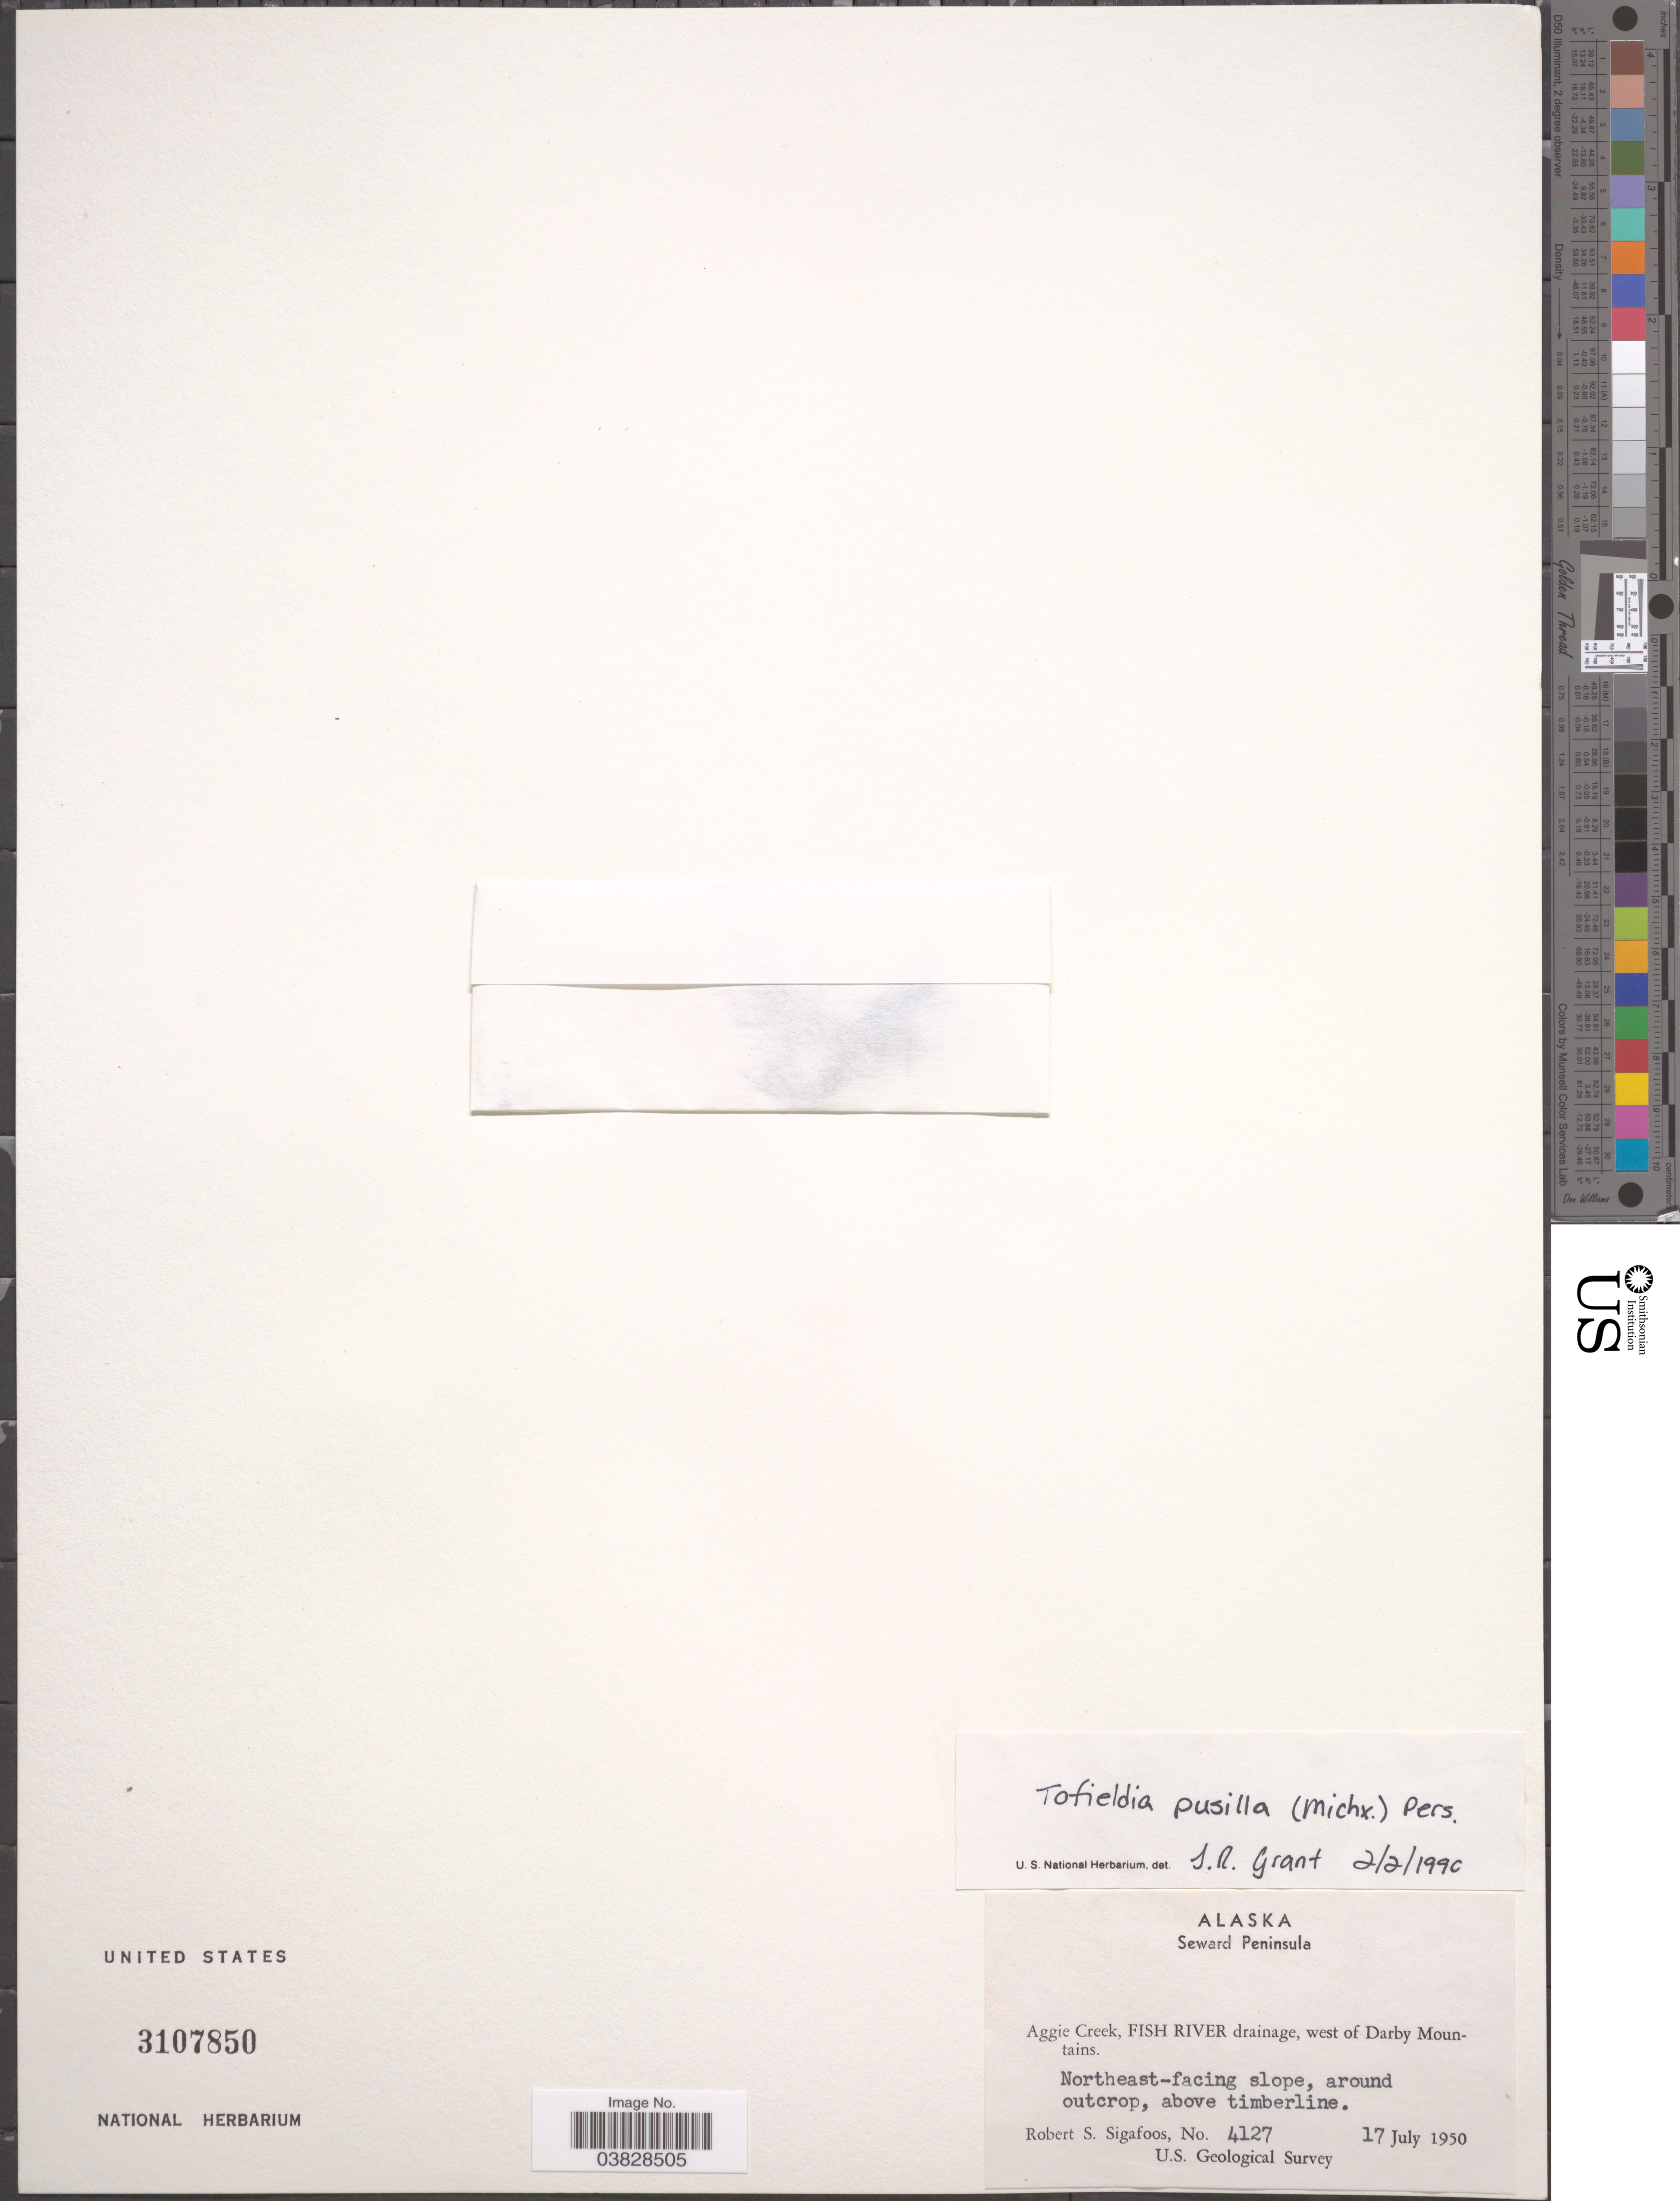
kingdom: Plantae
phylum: Tracheophyta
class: Liliopsida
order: Alismatales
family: Tofieldiaceae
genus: Tofieldia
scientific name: Tofieldia pusilla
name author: (Michx.) Pers.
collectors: R. Sigafoos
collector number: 4127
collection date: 1950-07-17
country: United States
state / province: Alaska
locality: Seward Peninsula. Aggie Creek, Fish River drainage, west of Darby Mountains. Northeast-facing slope, around outcrop, above timberline.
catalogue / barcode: US 3107850